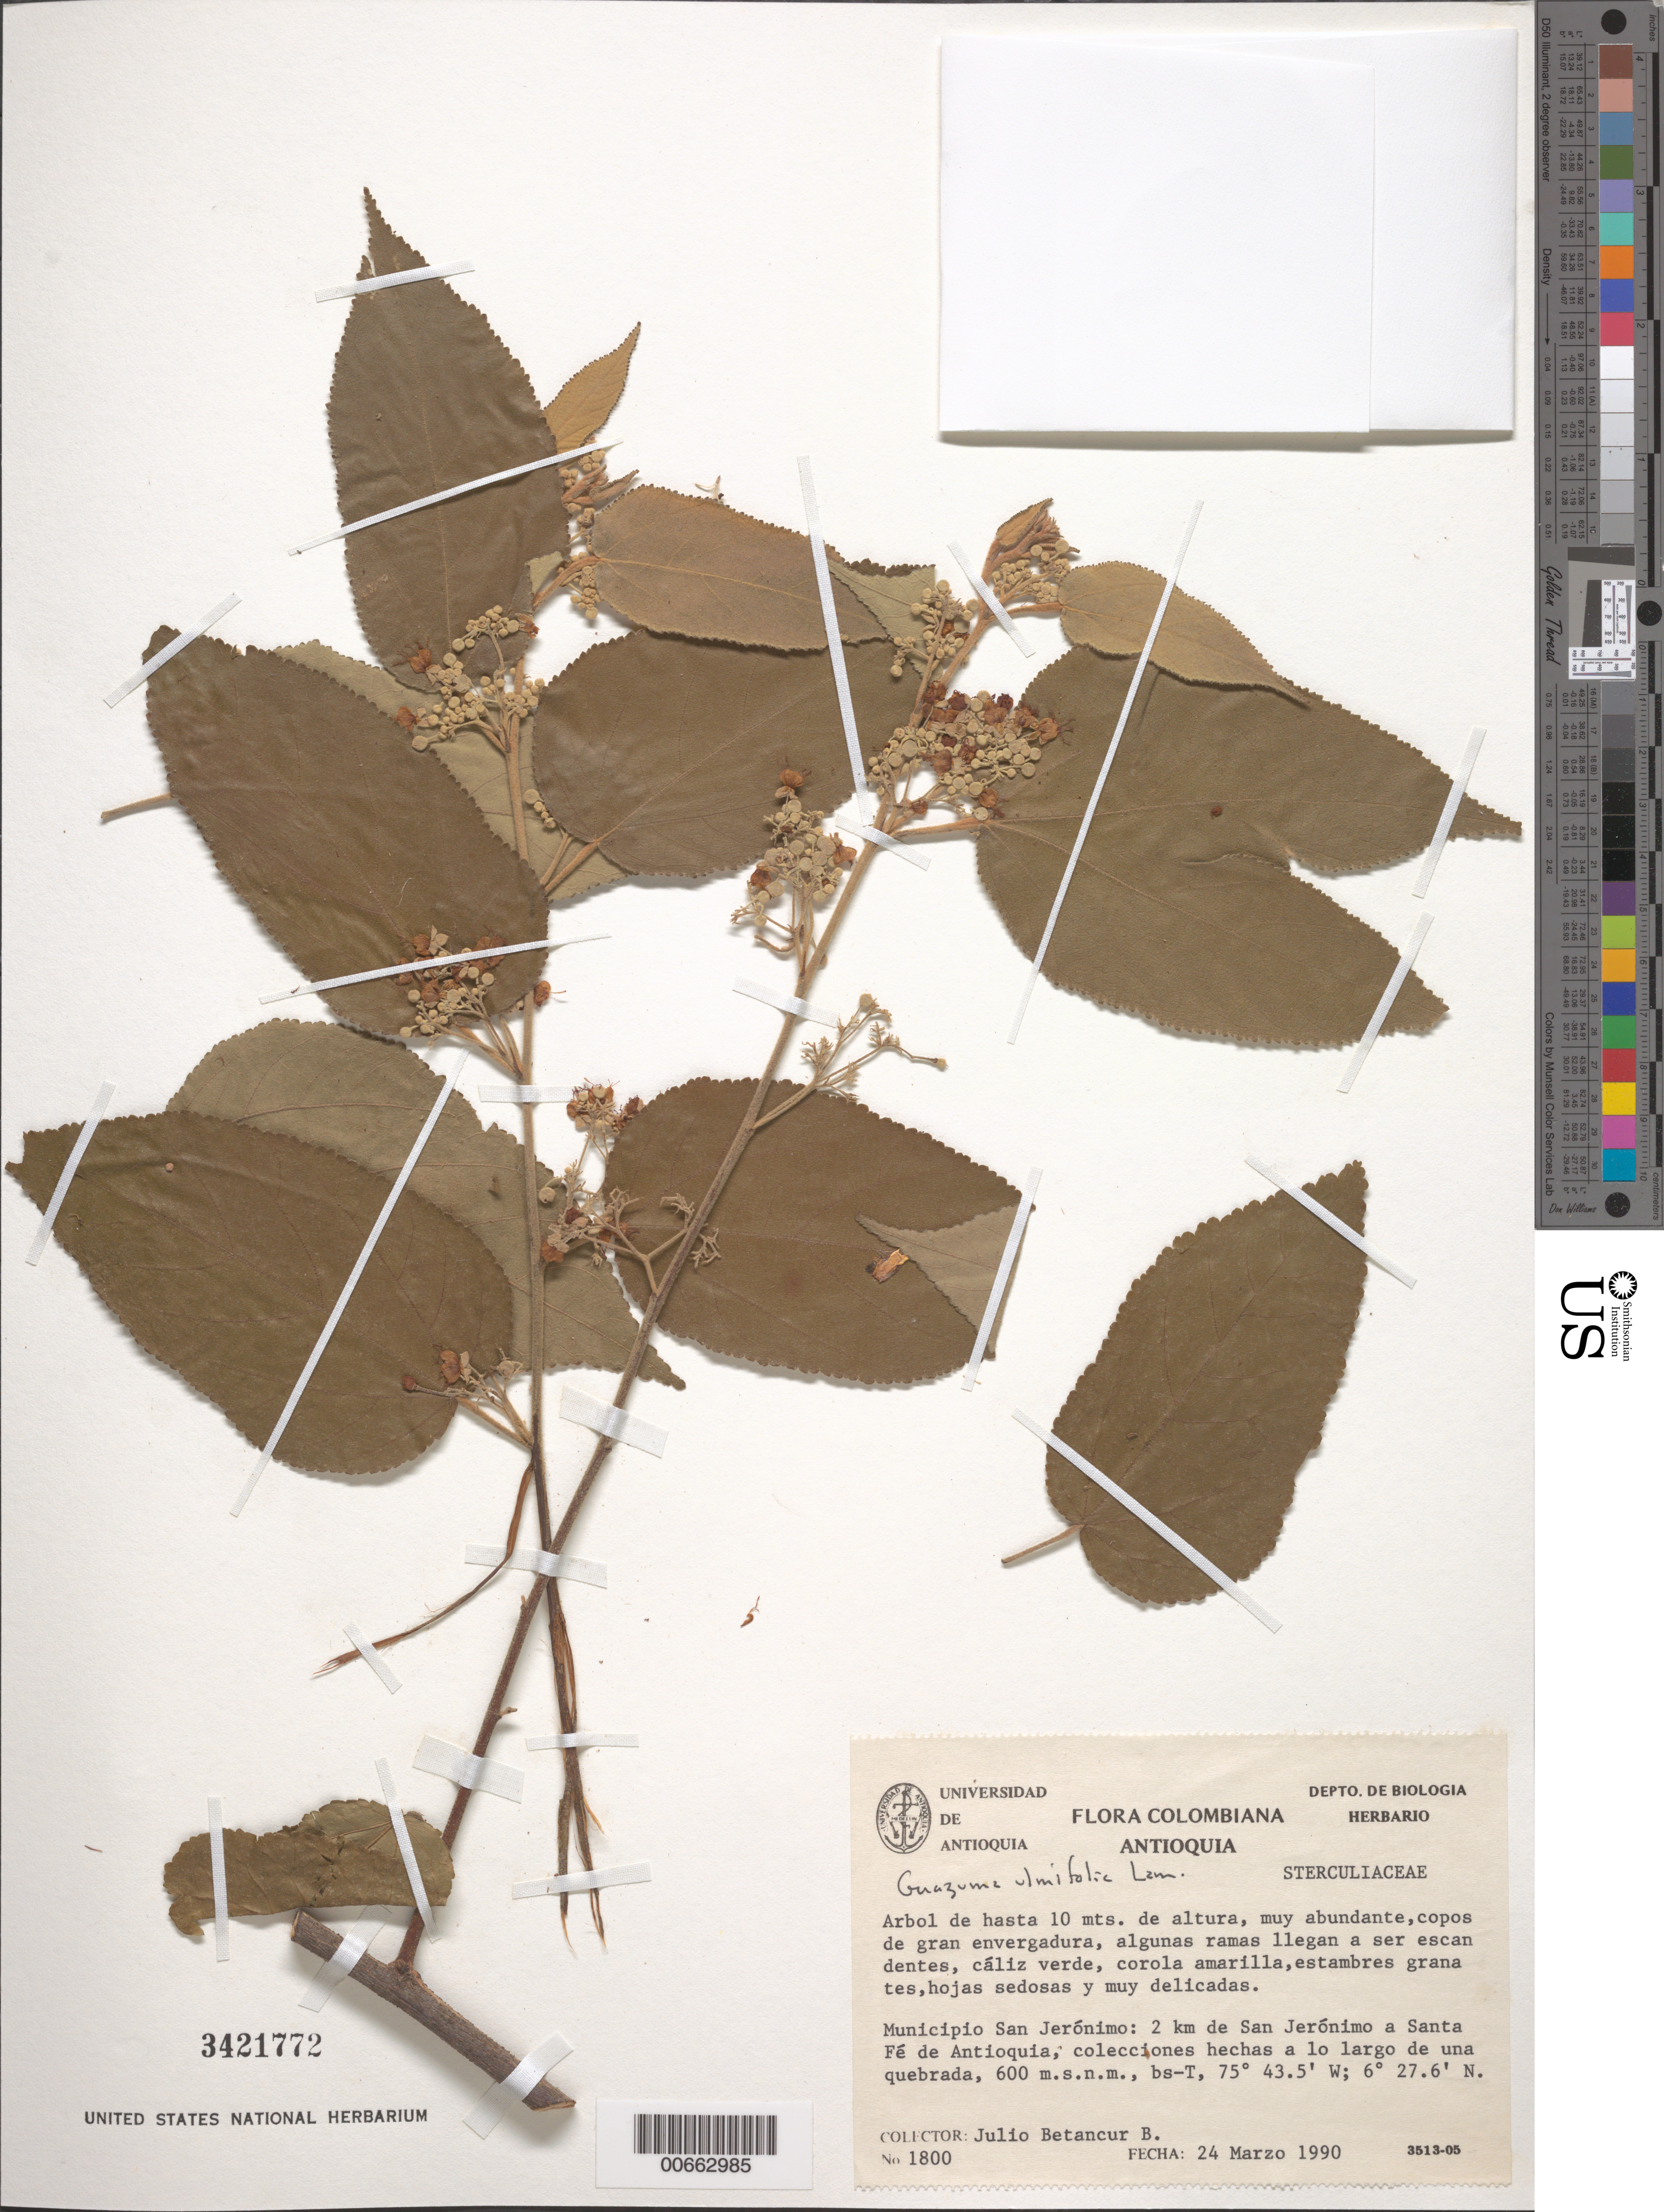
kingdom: Plantae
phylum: Tracheophyta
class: Magnoliopsida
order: Malvales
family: Malvaceae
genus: Guazuma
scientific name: Guazuma ulmifolia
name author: Lam.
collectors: J. C. Betancur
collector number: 1800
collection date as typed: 24 Mar 1990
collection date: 1990-03-24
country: Colombia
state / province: Antioquia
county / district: San Jerónimo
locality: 2 km de San Jerónimo a Santa Fé de Antioquia.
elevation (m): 600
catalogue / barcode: US 3421772